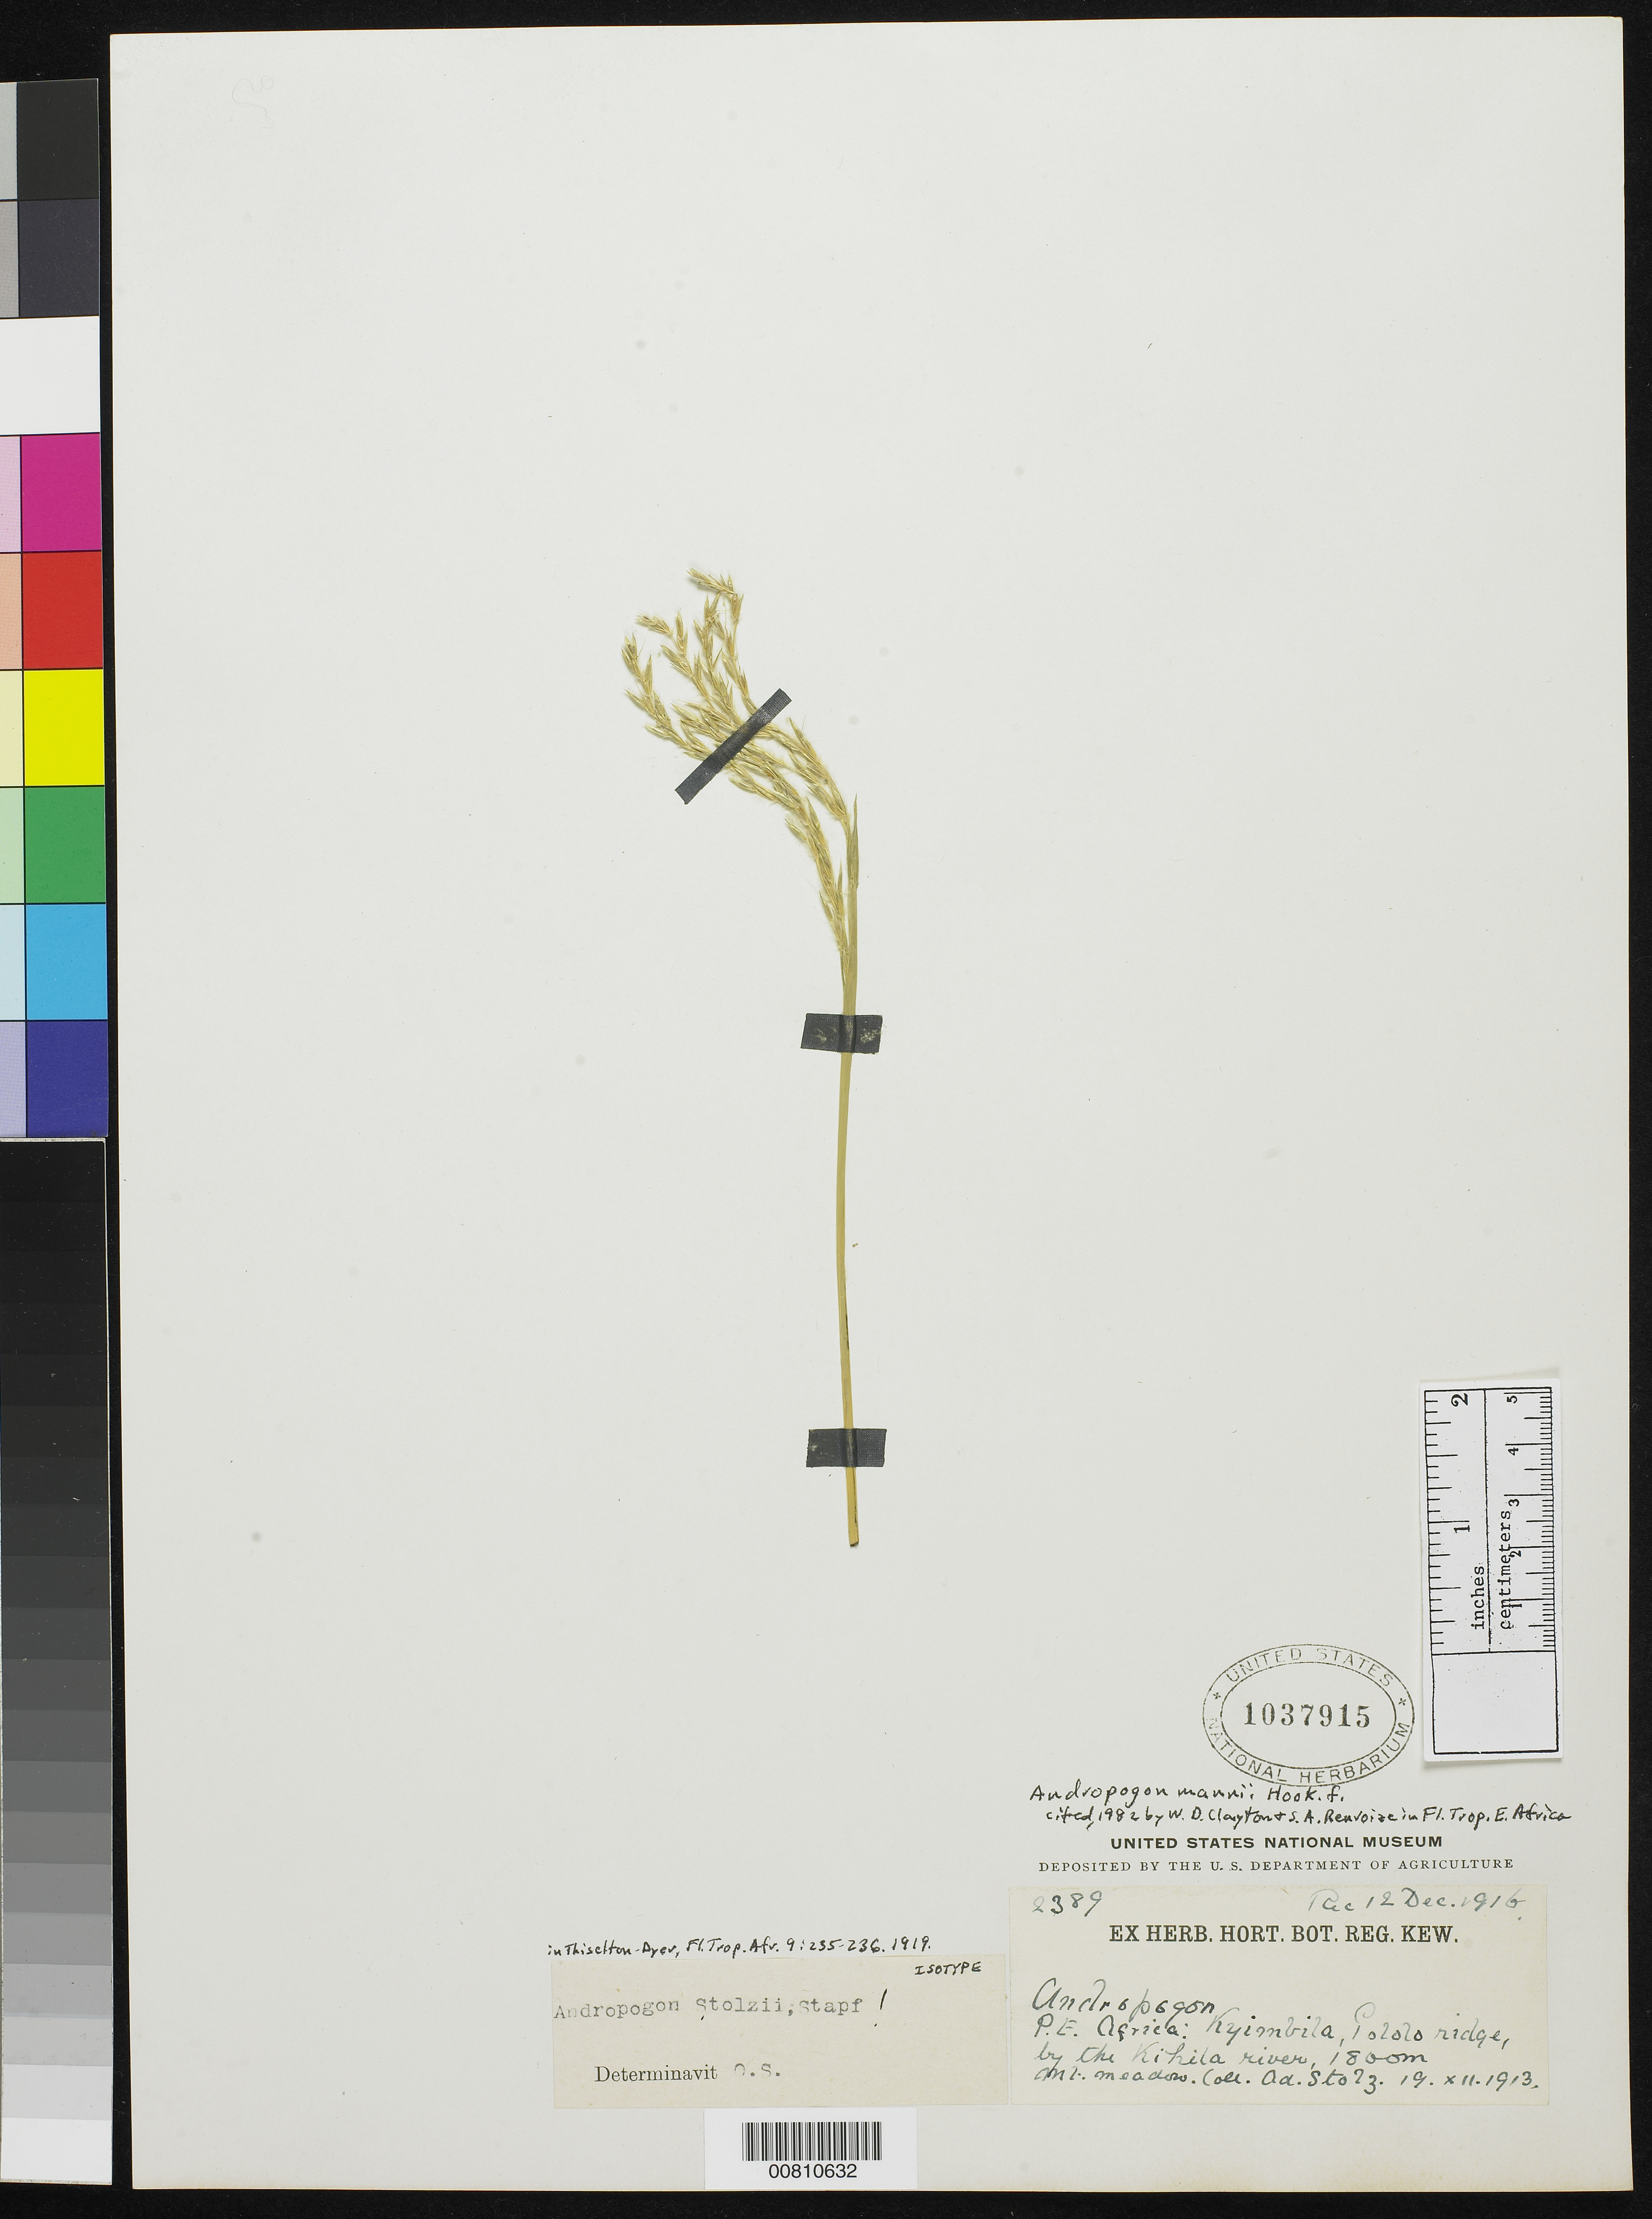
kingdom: Plantae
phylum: Tracheophyta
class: Liliopsida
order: Poales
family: Poaceae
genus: Andropogon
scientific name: Andropogon stolzii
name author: Stapf in Prain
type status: Isotype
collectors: A. Stolz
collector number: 2389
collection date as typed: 19 Dec 1913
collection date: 1913-12-19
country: Tanzania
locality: P.E. Africa: Kyimbila, Pololo ridge, by the Kihila river, Mt. meadow.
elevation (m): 1800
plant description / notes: Cited 1982 by W.D. Clayton & S.A. Renvoize in Fl. Trop. E. Africa.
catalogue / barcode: US 1037915